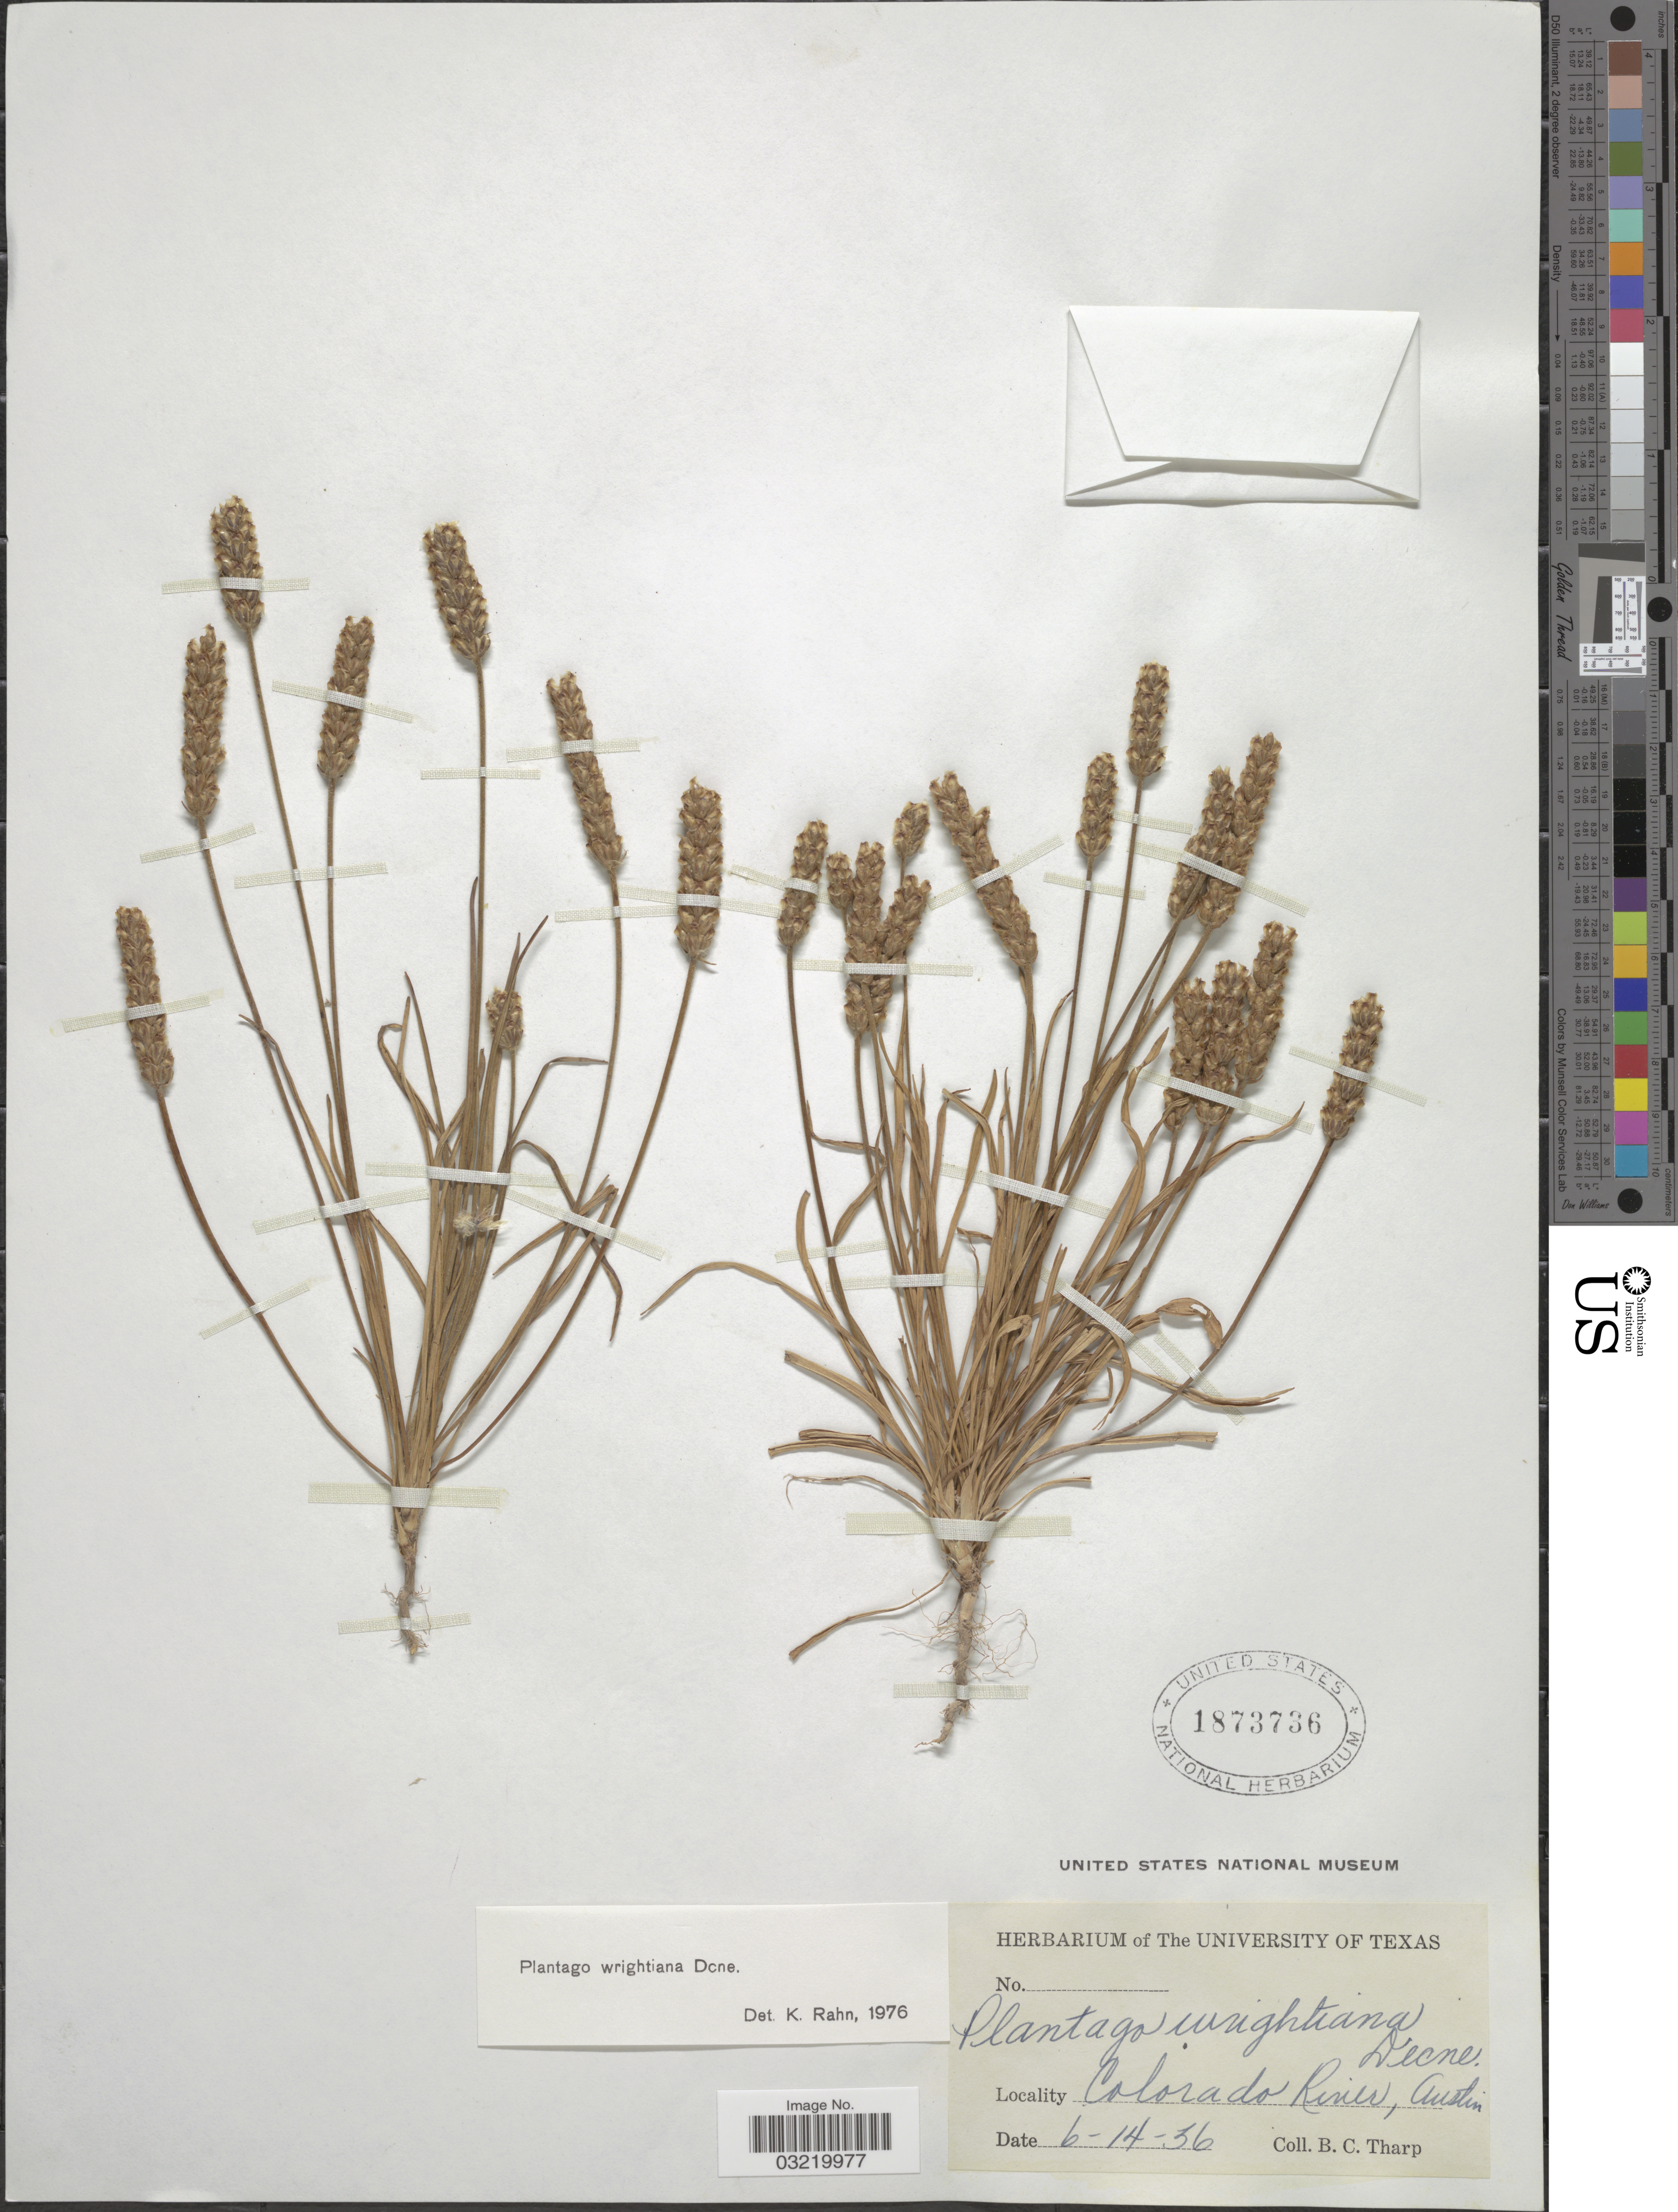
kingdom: Plantae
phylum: Tracheophyta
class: Magnoliopsida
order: Lamiales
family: Plantaginaceae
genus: Plantago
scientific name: Plantago wrightiana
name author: Decne. ex A. DC.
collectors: B. C. Tharp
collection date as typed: Transcribed d/m/y: 14/6/36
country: United States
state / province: Texas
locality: Colorado River, Austin.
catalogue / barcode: US 1873736